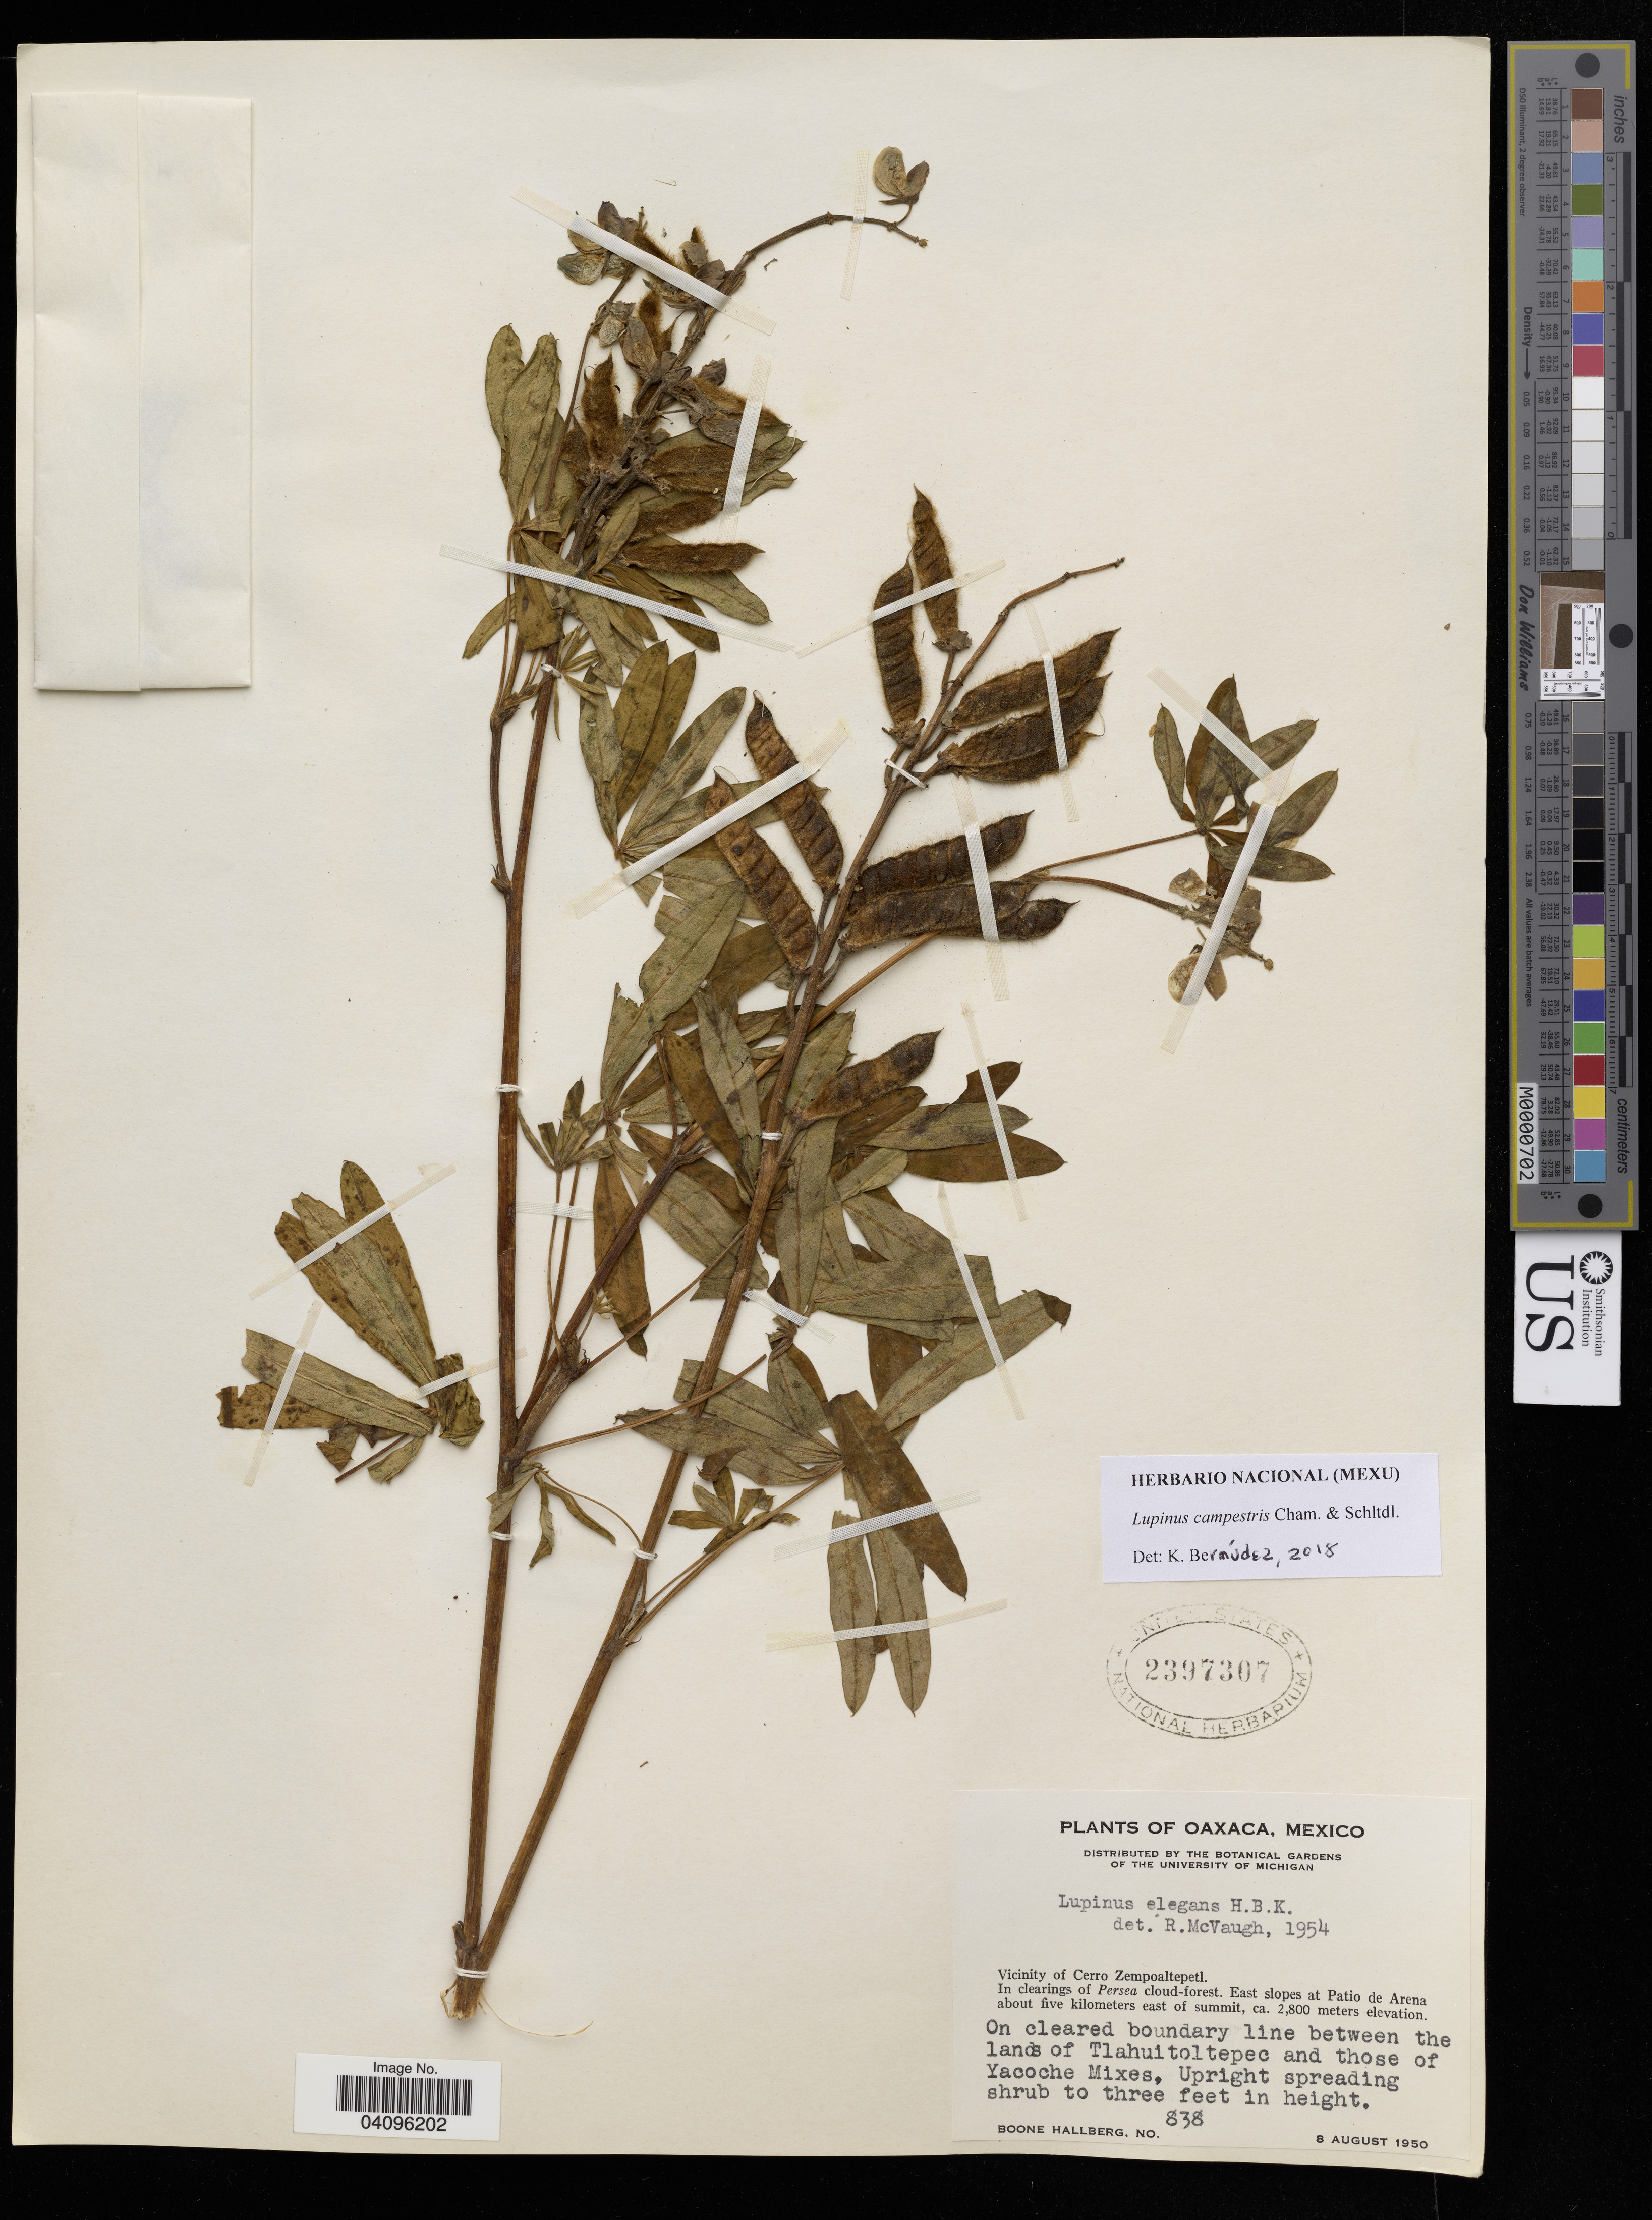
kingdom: Plantae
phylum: Tracheophyta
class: Magnoliopsida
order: Fabales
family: Fabaceae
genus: Lupinus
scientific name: Lupinus campestris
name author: Cham. & Schltdl.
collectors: B. Hallberg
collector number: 838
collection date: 1950-08-08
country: Mexico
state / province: Oaxaca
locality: Vicinity of Cerro Zempoaltepetl. In clearings of Persea cloud-forest. East slopes at Patio de Arena about five kilometers east of summit.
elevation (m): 2800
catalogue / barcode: US 2397307